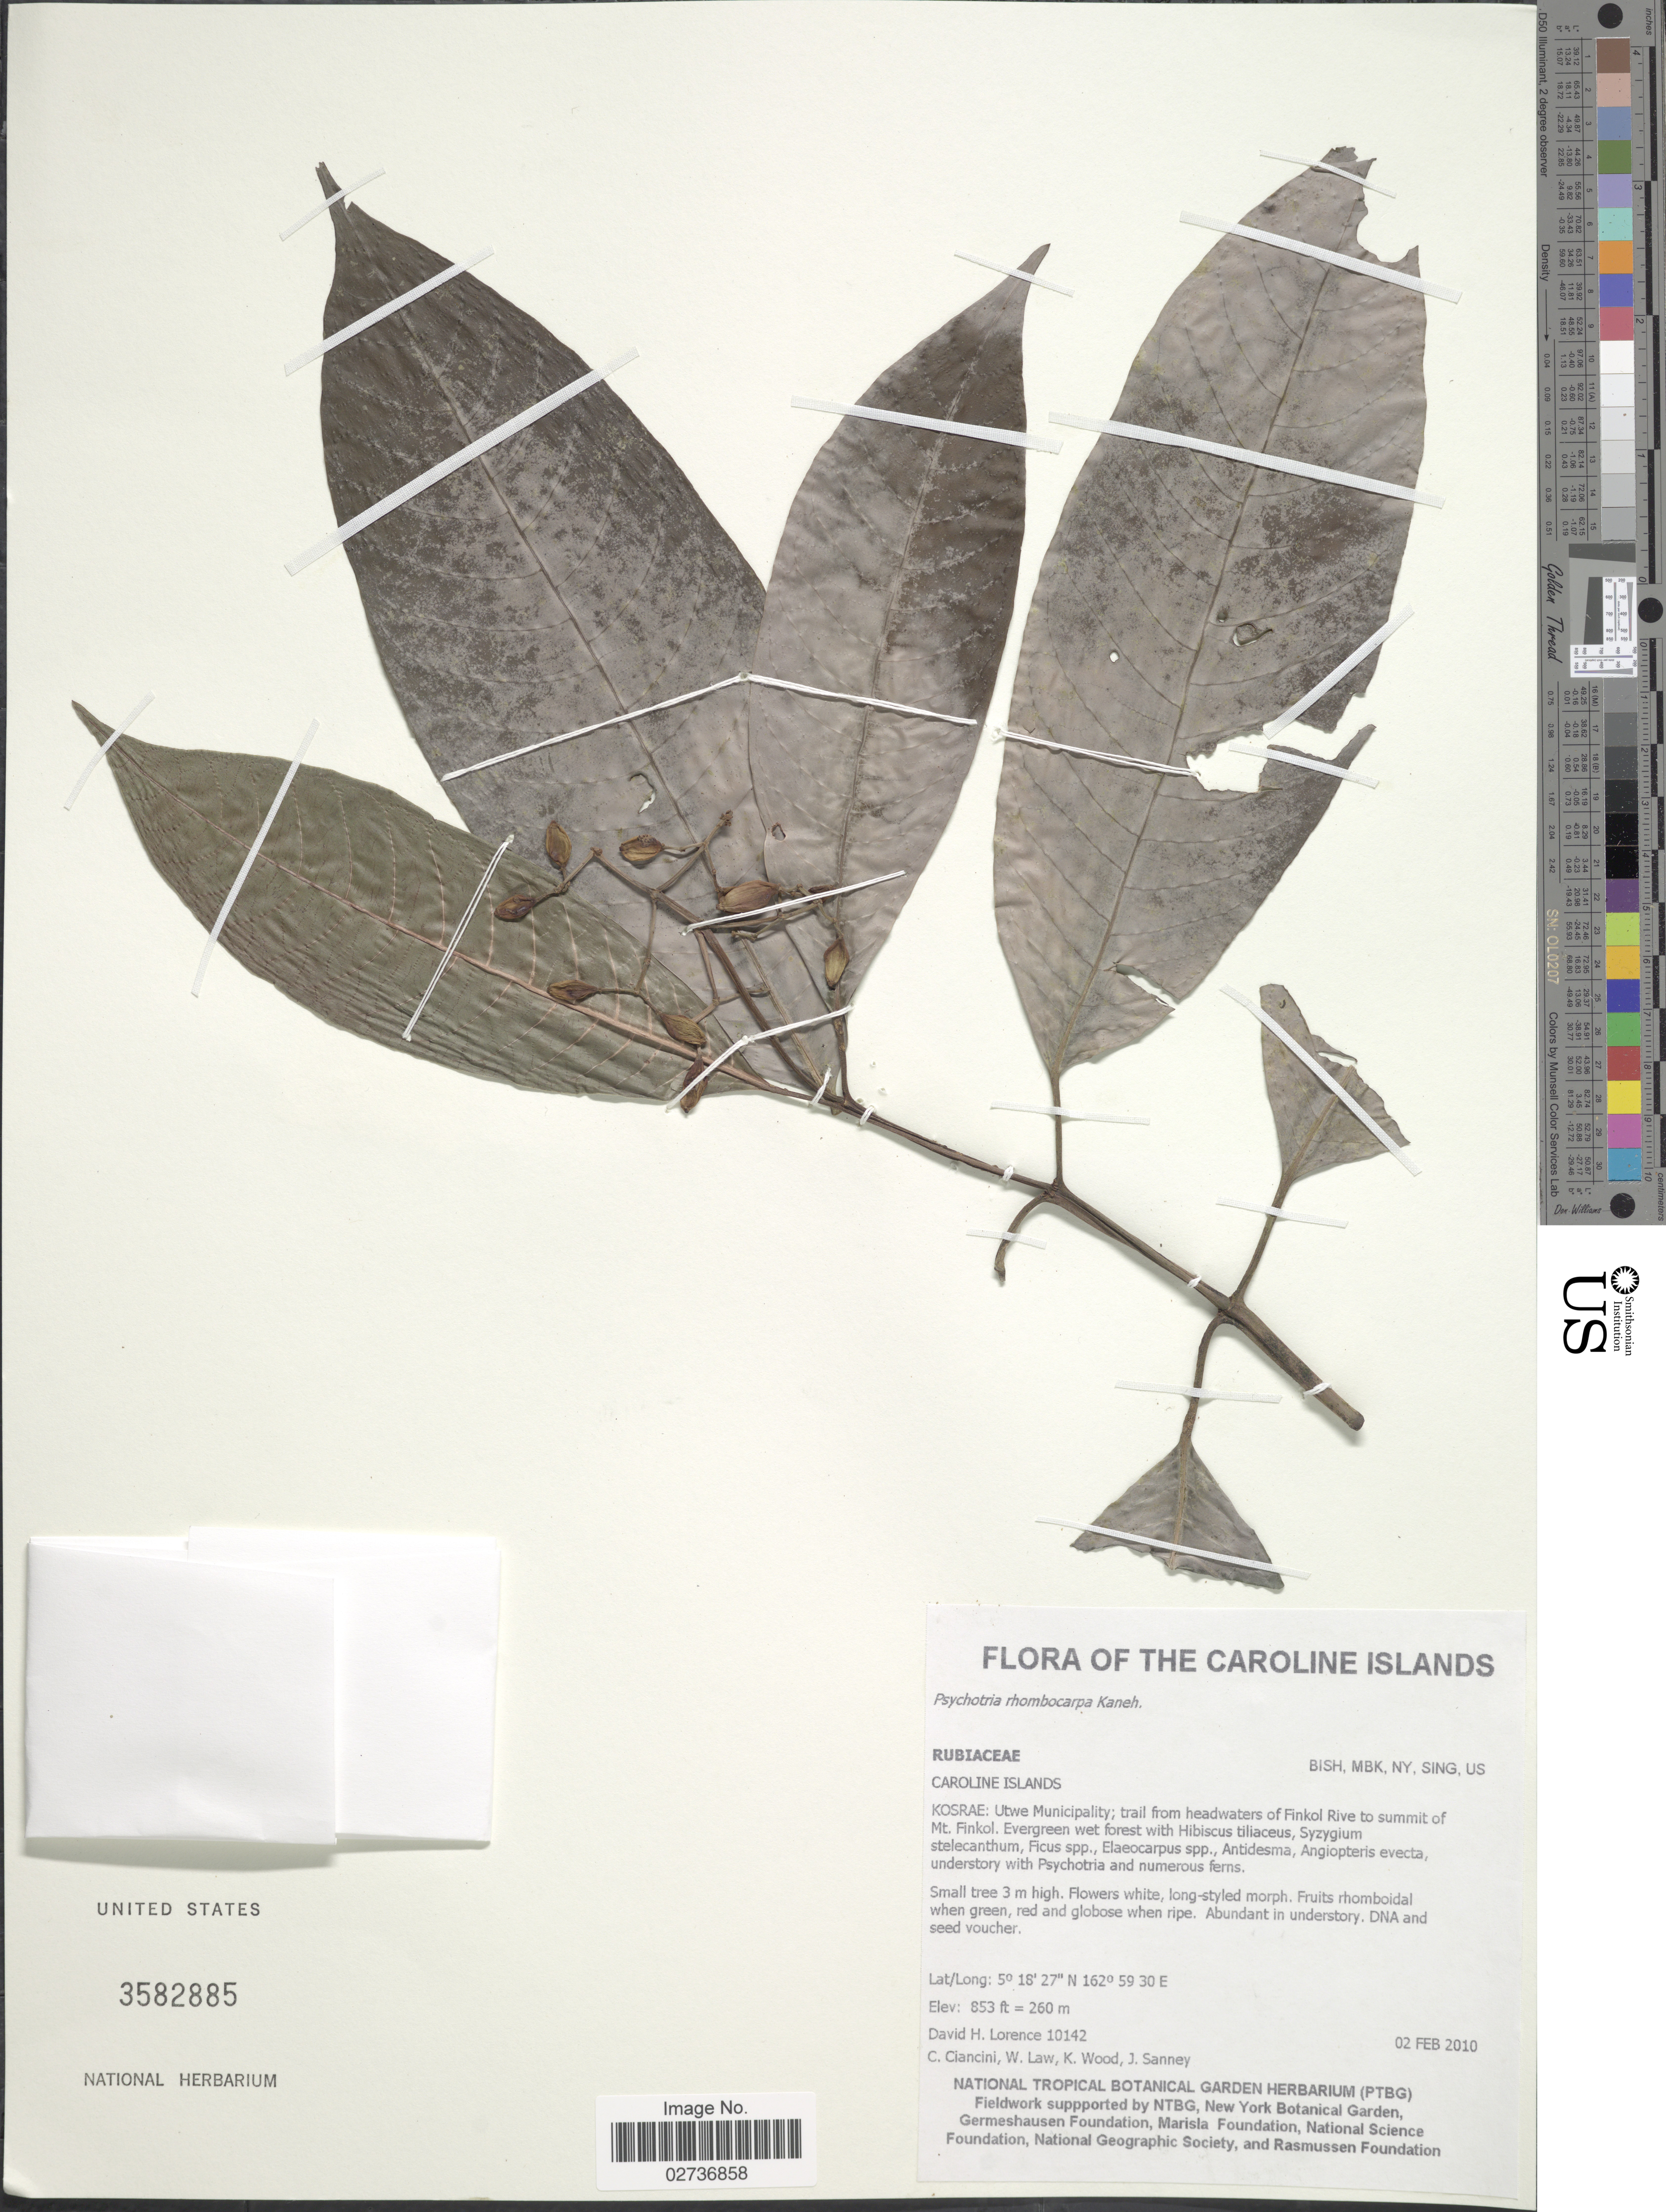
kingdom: Plantae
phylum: Tracheophyta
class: Magnoliopsida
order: Gentianales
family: Rubiaceae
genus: Psychotria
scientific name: Psychotria rhombocarpa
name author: Kaneh.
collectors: D. Lorence, C. Cianchini, W. Law, K. R. Wood & J. Sanney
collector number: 10142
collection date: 2010-02-02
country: Micronesia, Federated States of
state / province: Kosrae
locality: Caroline Islands. Kosrae: Utwe Municipality; trail from headwaters of Finkol Rive to summit to Mt. Finkol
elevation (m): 260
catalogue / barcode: US 3582885